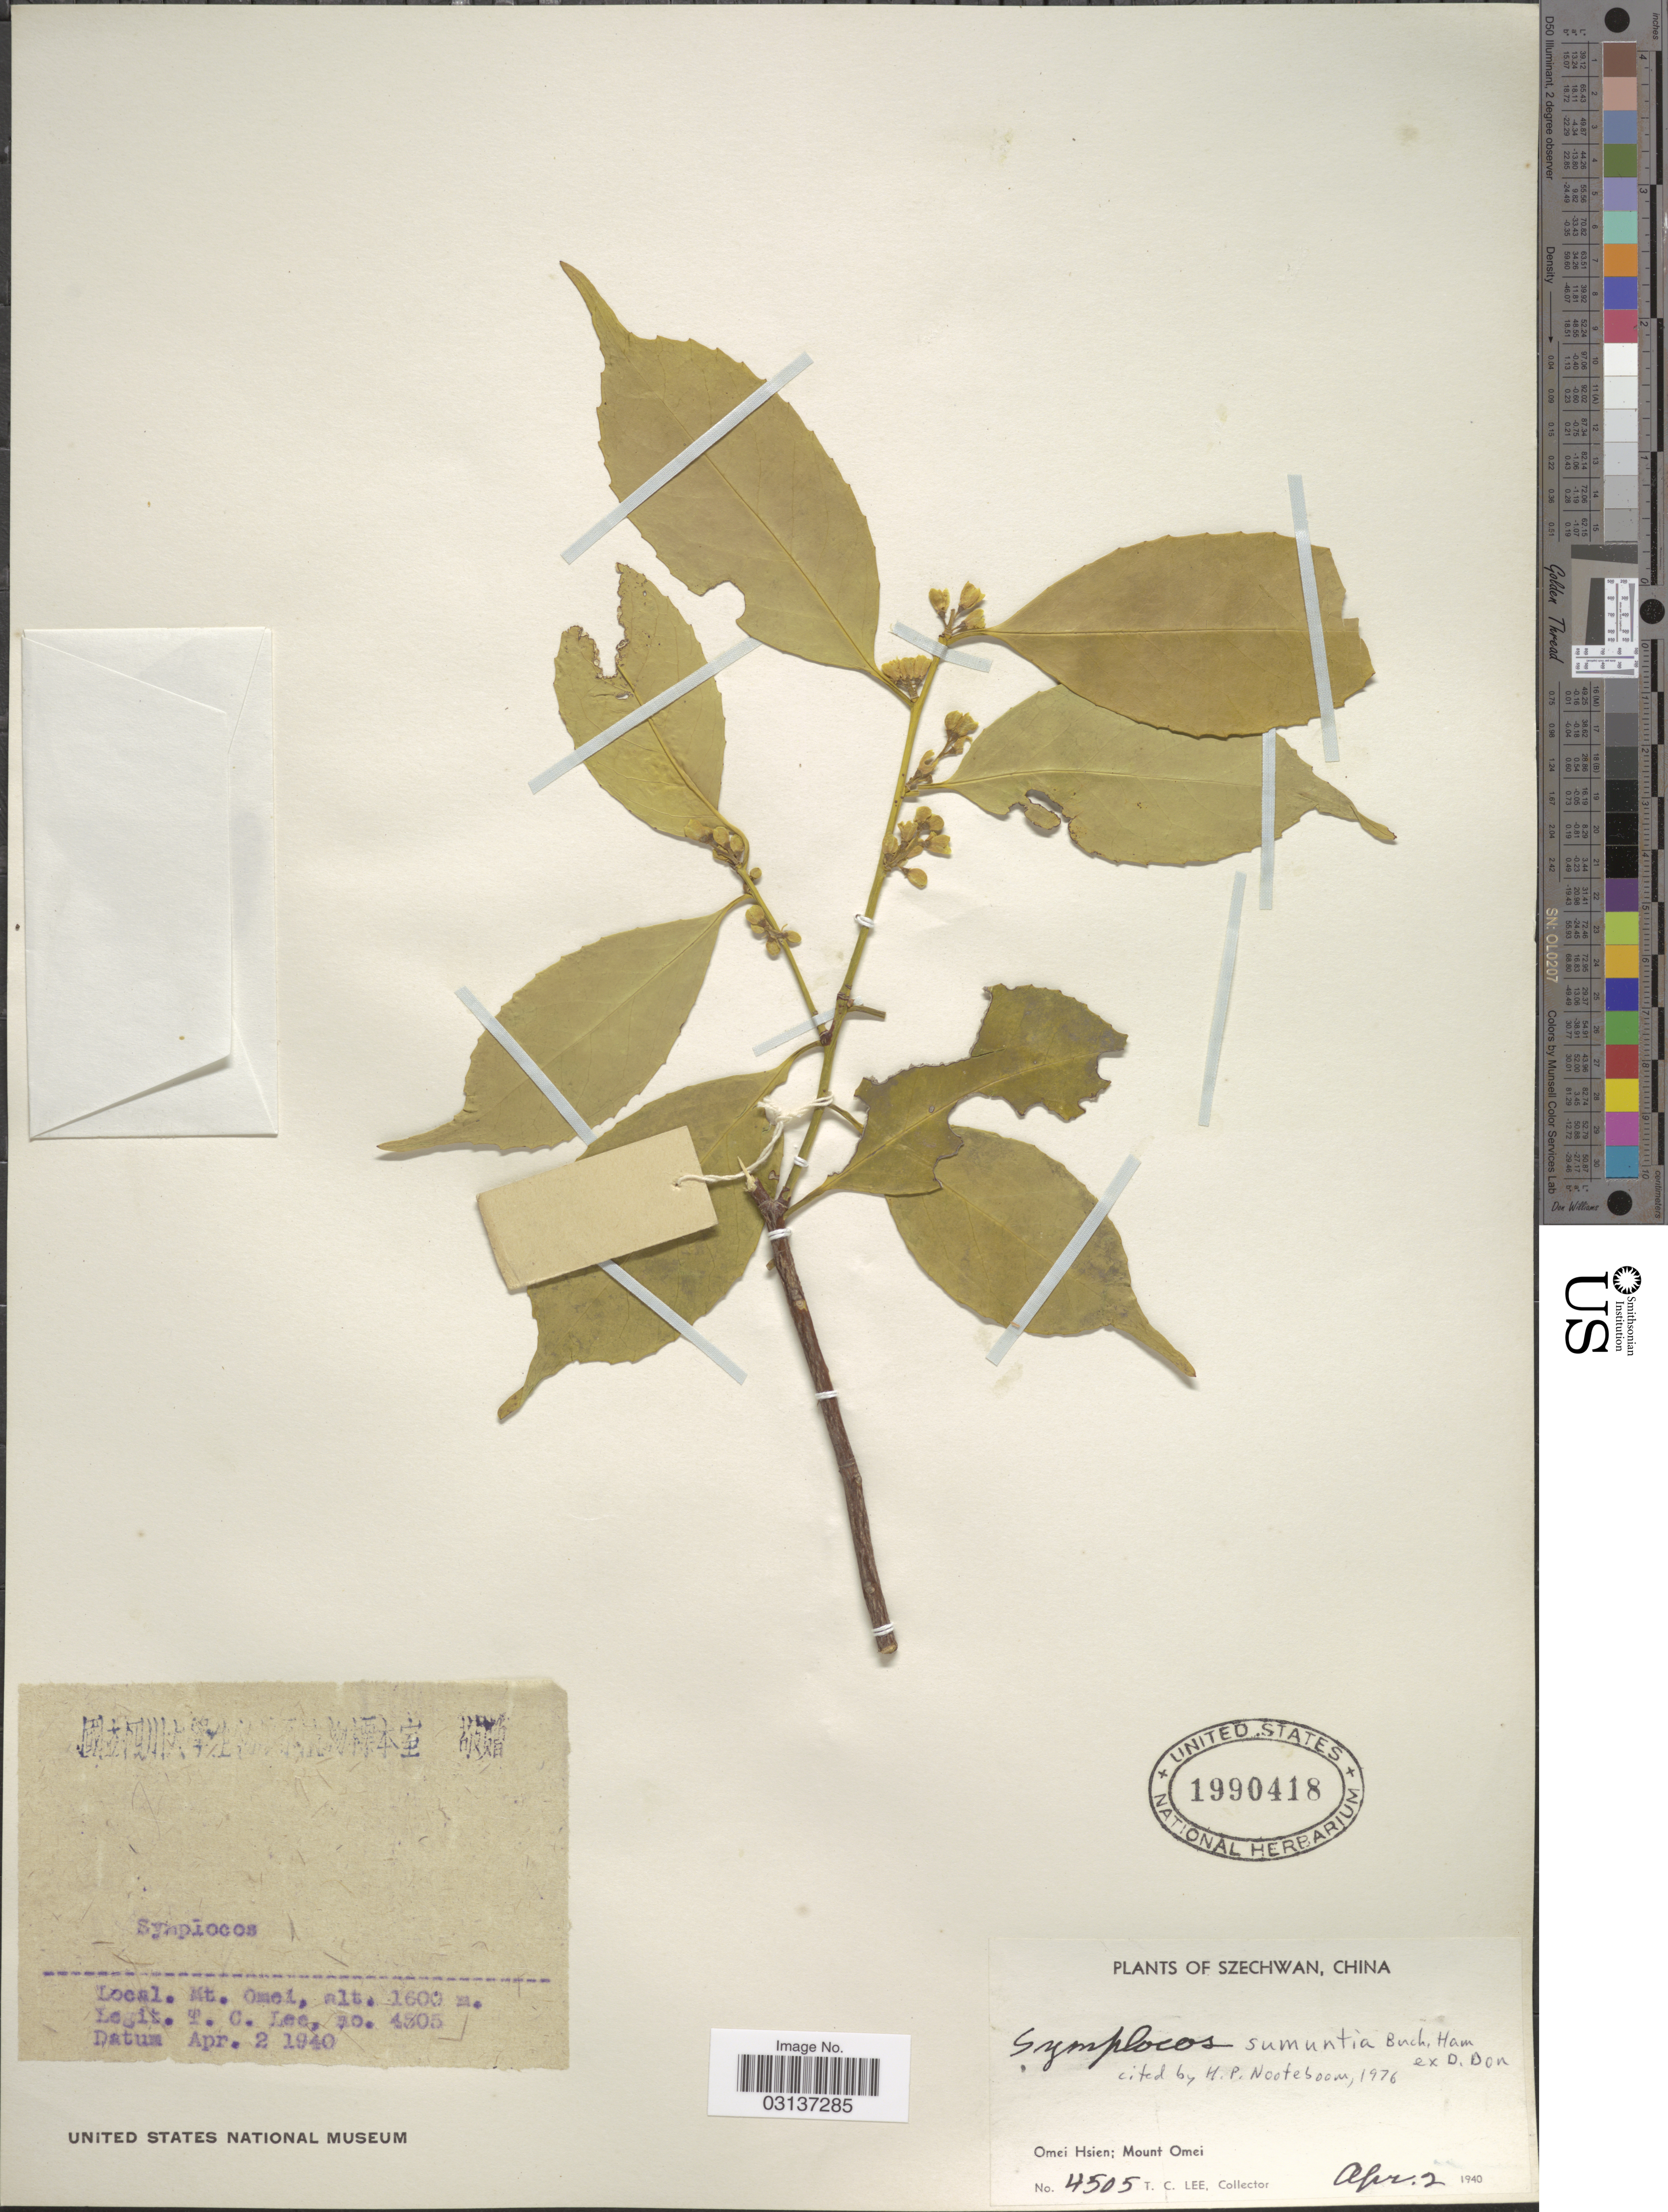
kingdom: Plantae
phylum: Tracheophyta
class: Magnoliopsida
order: Ericales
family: Symplocaceae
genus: Symplocos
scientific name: Symplocos sumuntia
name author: Buch.-Ham. ex D. Don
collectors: T. Lee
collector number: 4505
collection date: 1940-04-02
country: China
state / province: Sichuan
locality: Szechwan. Omei Hsien; Mount Omei.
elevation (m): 1600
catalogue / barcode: US 1990418